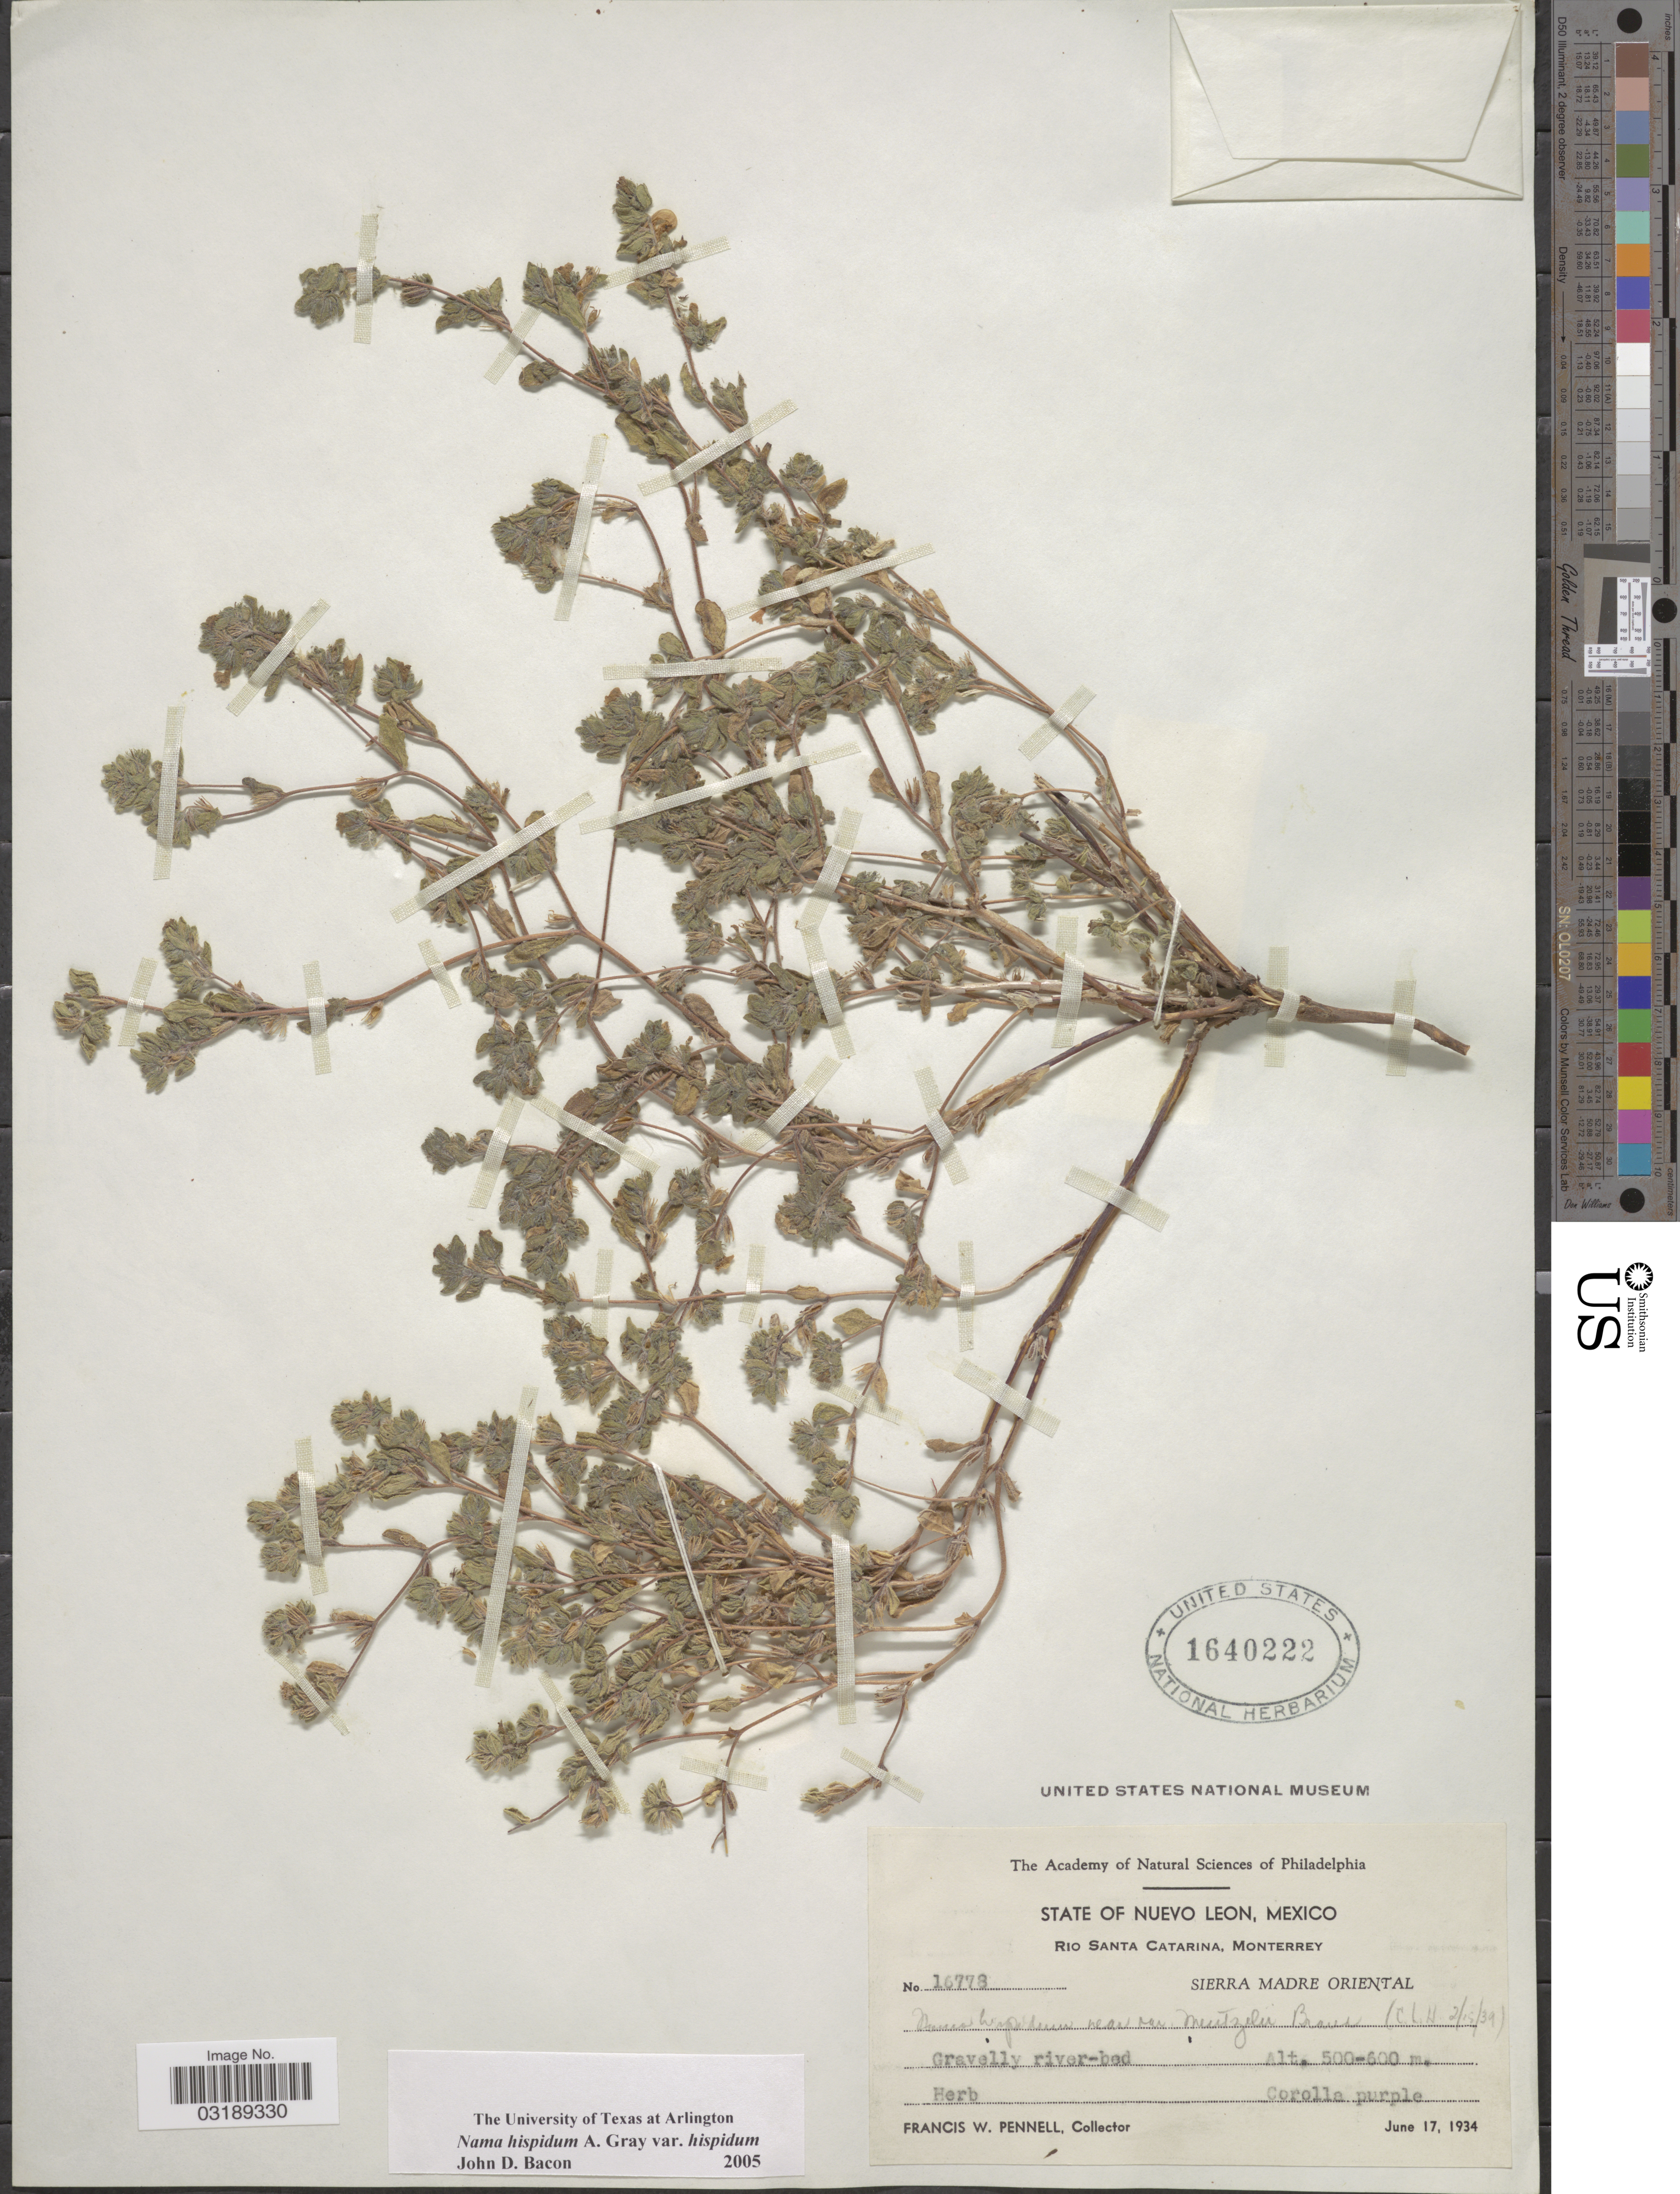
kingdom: Plantae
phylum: Tracheophyta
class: Magnoliopsida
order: Boraginales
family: Namaceae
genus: Nama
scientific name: Nama hispida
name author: A. Gray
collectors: F. W. Pennell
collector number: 16778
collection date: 1934-06-17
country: Mexico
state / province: Nuevo León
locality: Rio Santa Catarina, Monterrey, Sierra Madre Oriental.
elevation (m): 500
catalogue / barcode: US 1640222